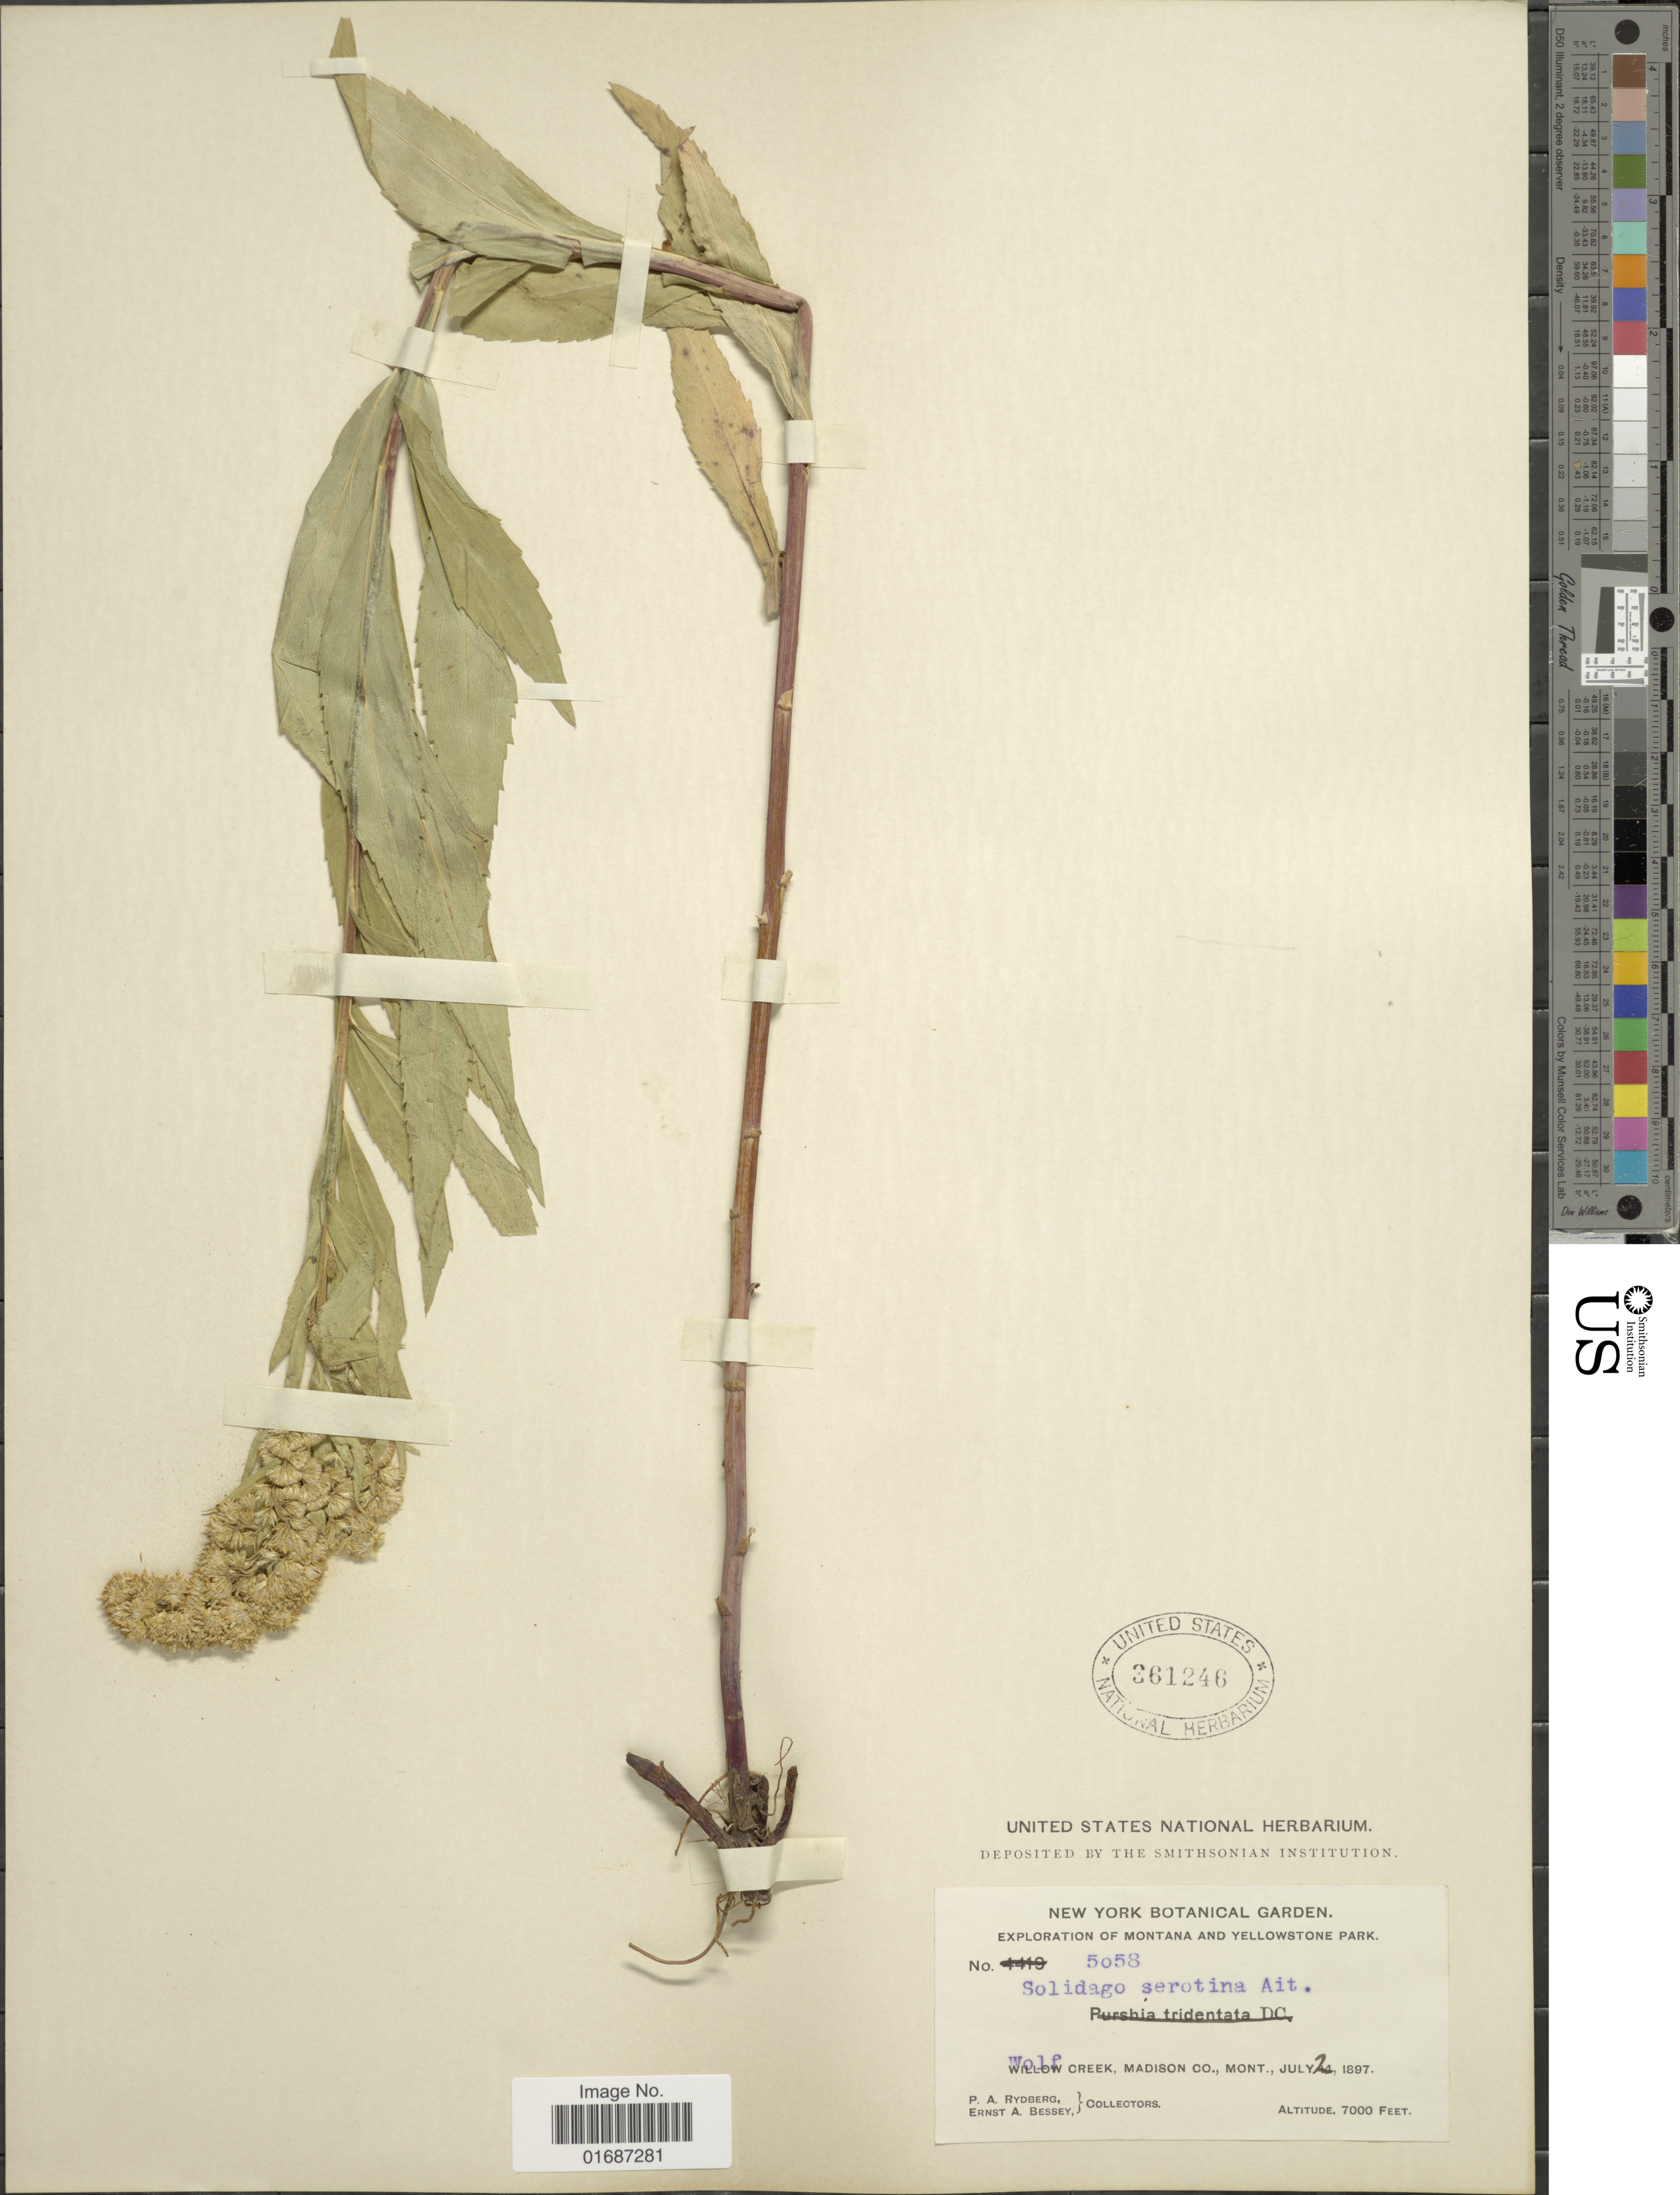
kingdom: Plantae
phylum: Tracheophyta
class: Magnoliopsida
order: Asterales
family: Asteraceae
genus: Solidago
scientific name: Solidago gigantea var. leiophylla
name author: Fernald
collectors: P. A. Rydberg & E. A. Bessey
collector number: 5058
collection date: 1897-07-02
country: United States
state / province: Montana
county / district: Madison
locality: Yellowstone Park, Wolf Creek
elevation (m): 2134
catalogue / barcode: US 361246